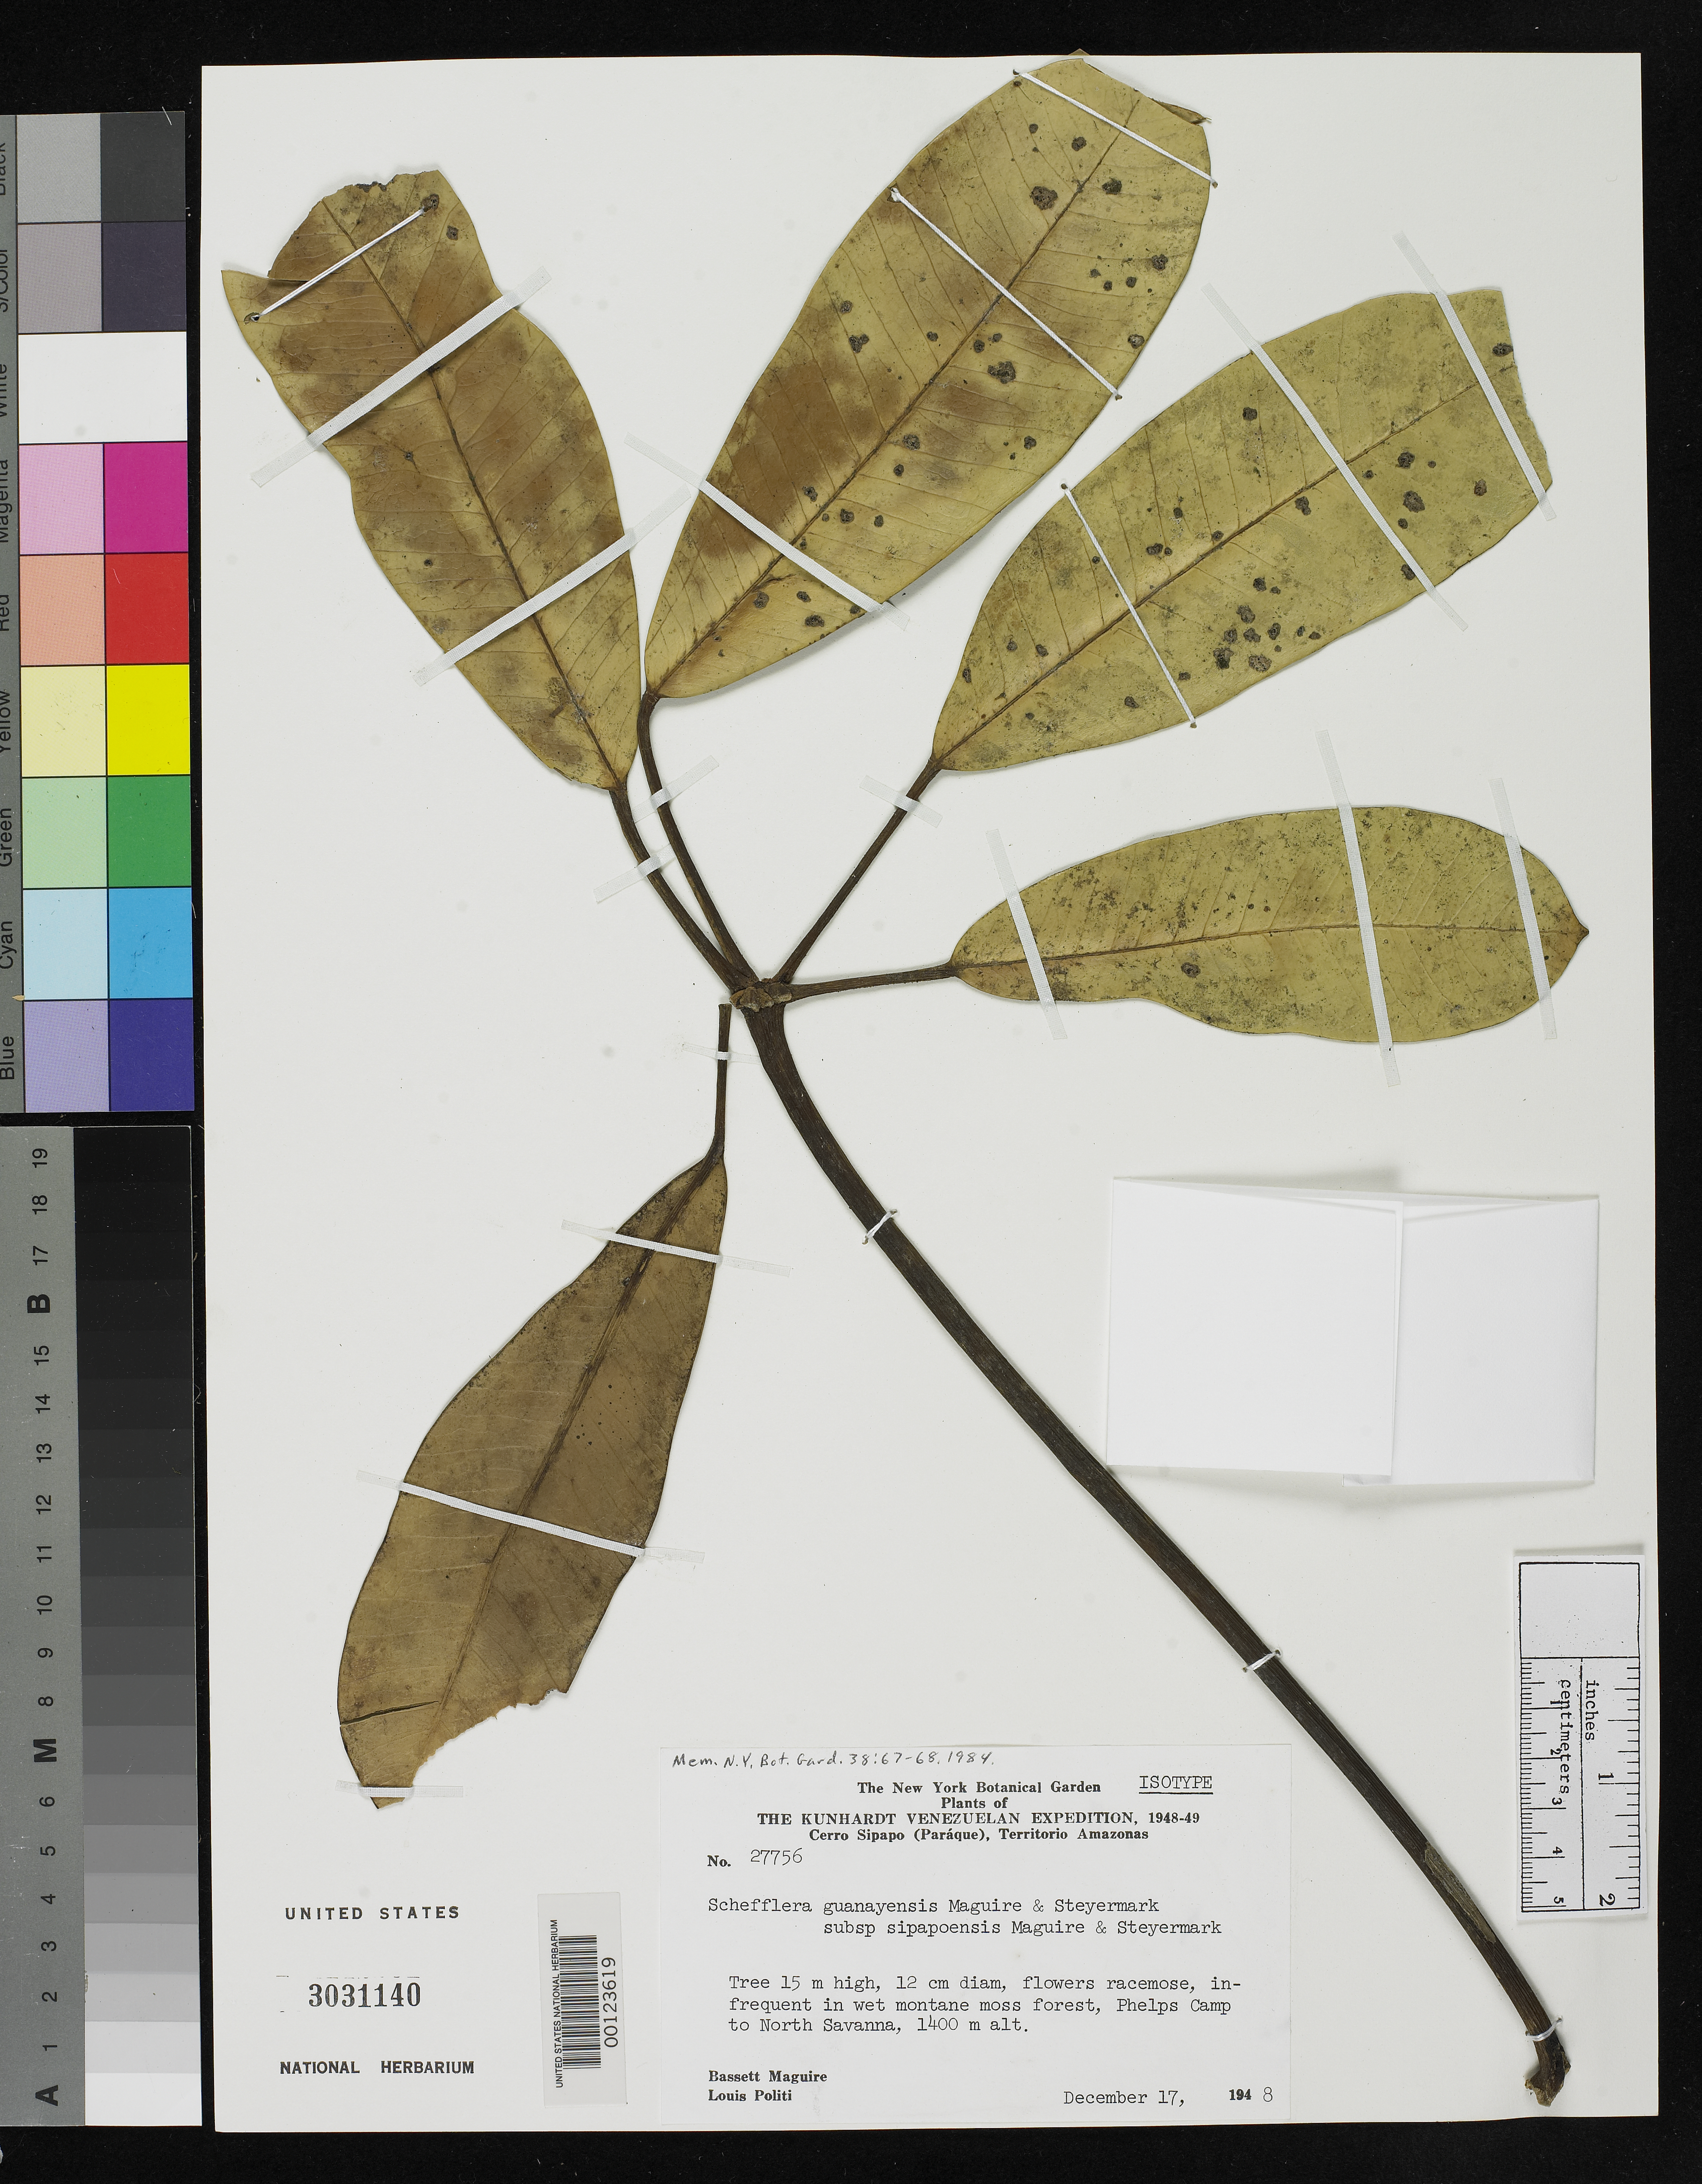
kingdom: Plantae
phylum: Tracheophyta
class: Magnoliopsida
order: Apiales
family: Araliaceae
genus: Schefflera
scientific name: Schefflera guanayensis subsp. sipapoenisis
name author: Maguire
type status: Isotype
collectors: B. Maguire & L. Politi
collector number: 27756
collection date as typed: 17 Dec 1948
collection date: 1948-12-17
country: Venezuela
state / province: Amazonas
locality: Cerro Sipapo, Phelps Camp to N Savanna.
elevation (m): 1400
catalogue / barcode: US 3031140